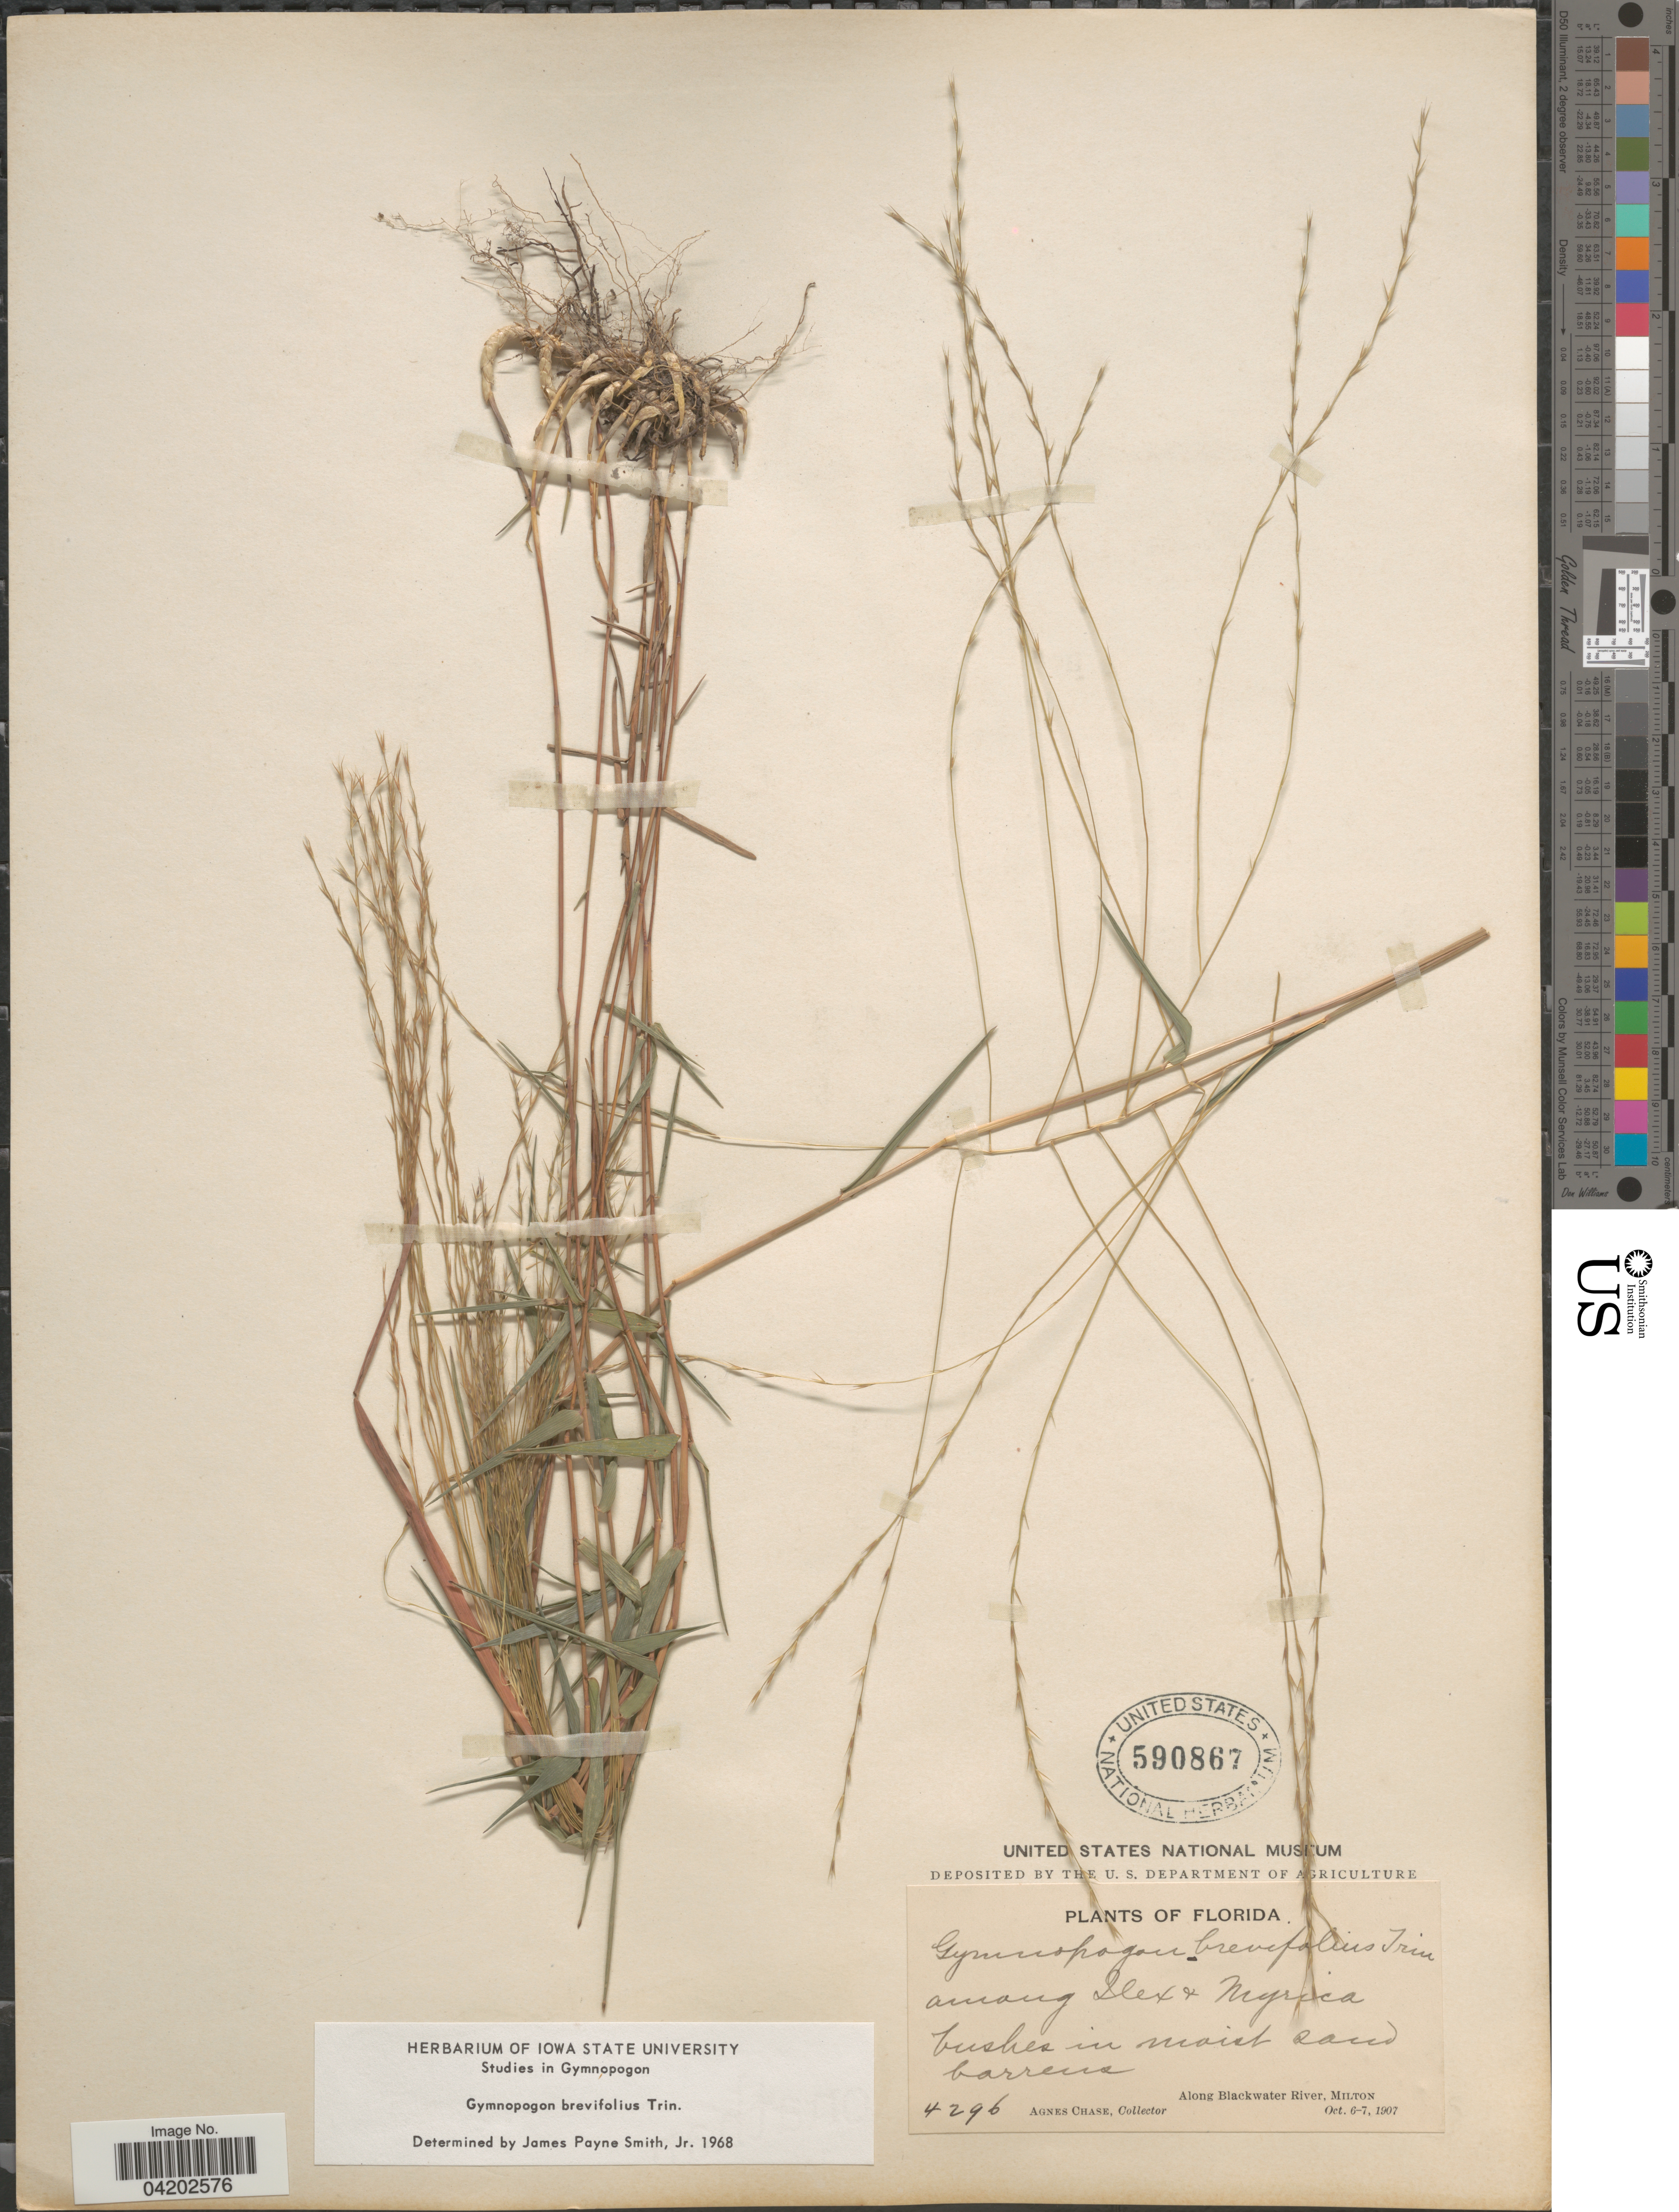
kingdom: Plantae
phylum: Tracheophyta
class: Liliopsida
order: Poales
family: Poaceae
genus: Gymnopogon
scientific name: Gymnopogon brevifolius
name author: Trin.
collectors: A. Chase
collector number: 4296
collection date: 1907-10-06/1907-10-07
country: United States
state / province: Florida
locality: Along Blackwater River, Milton.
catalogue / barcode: US 590867